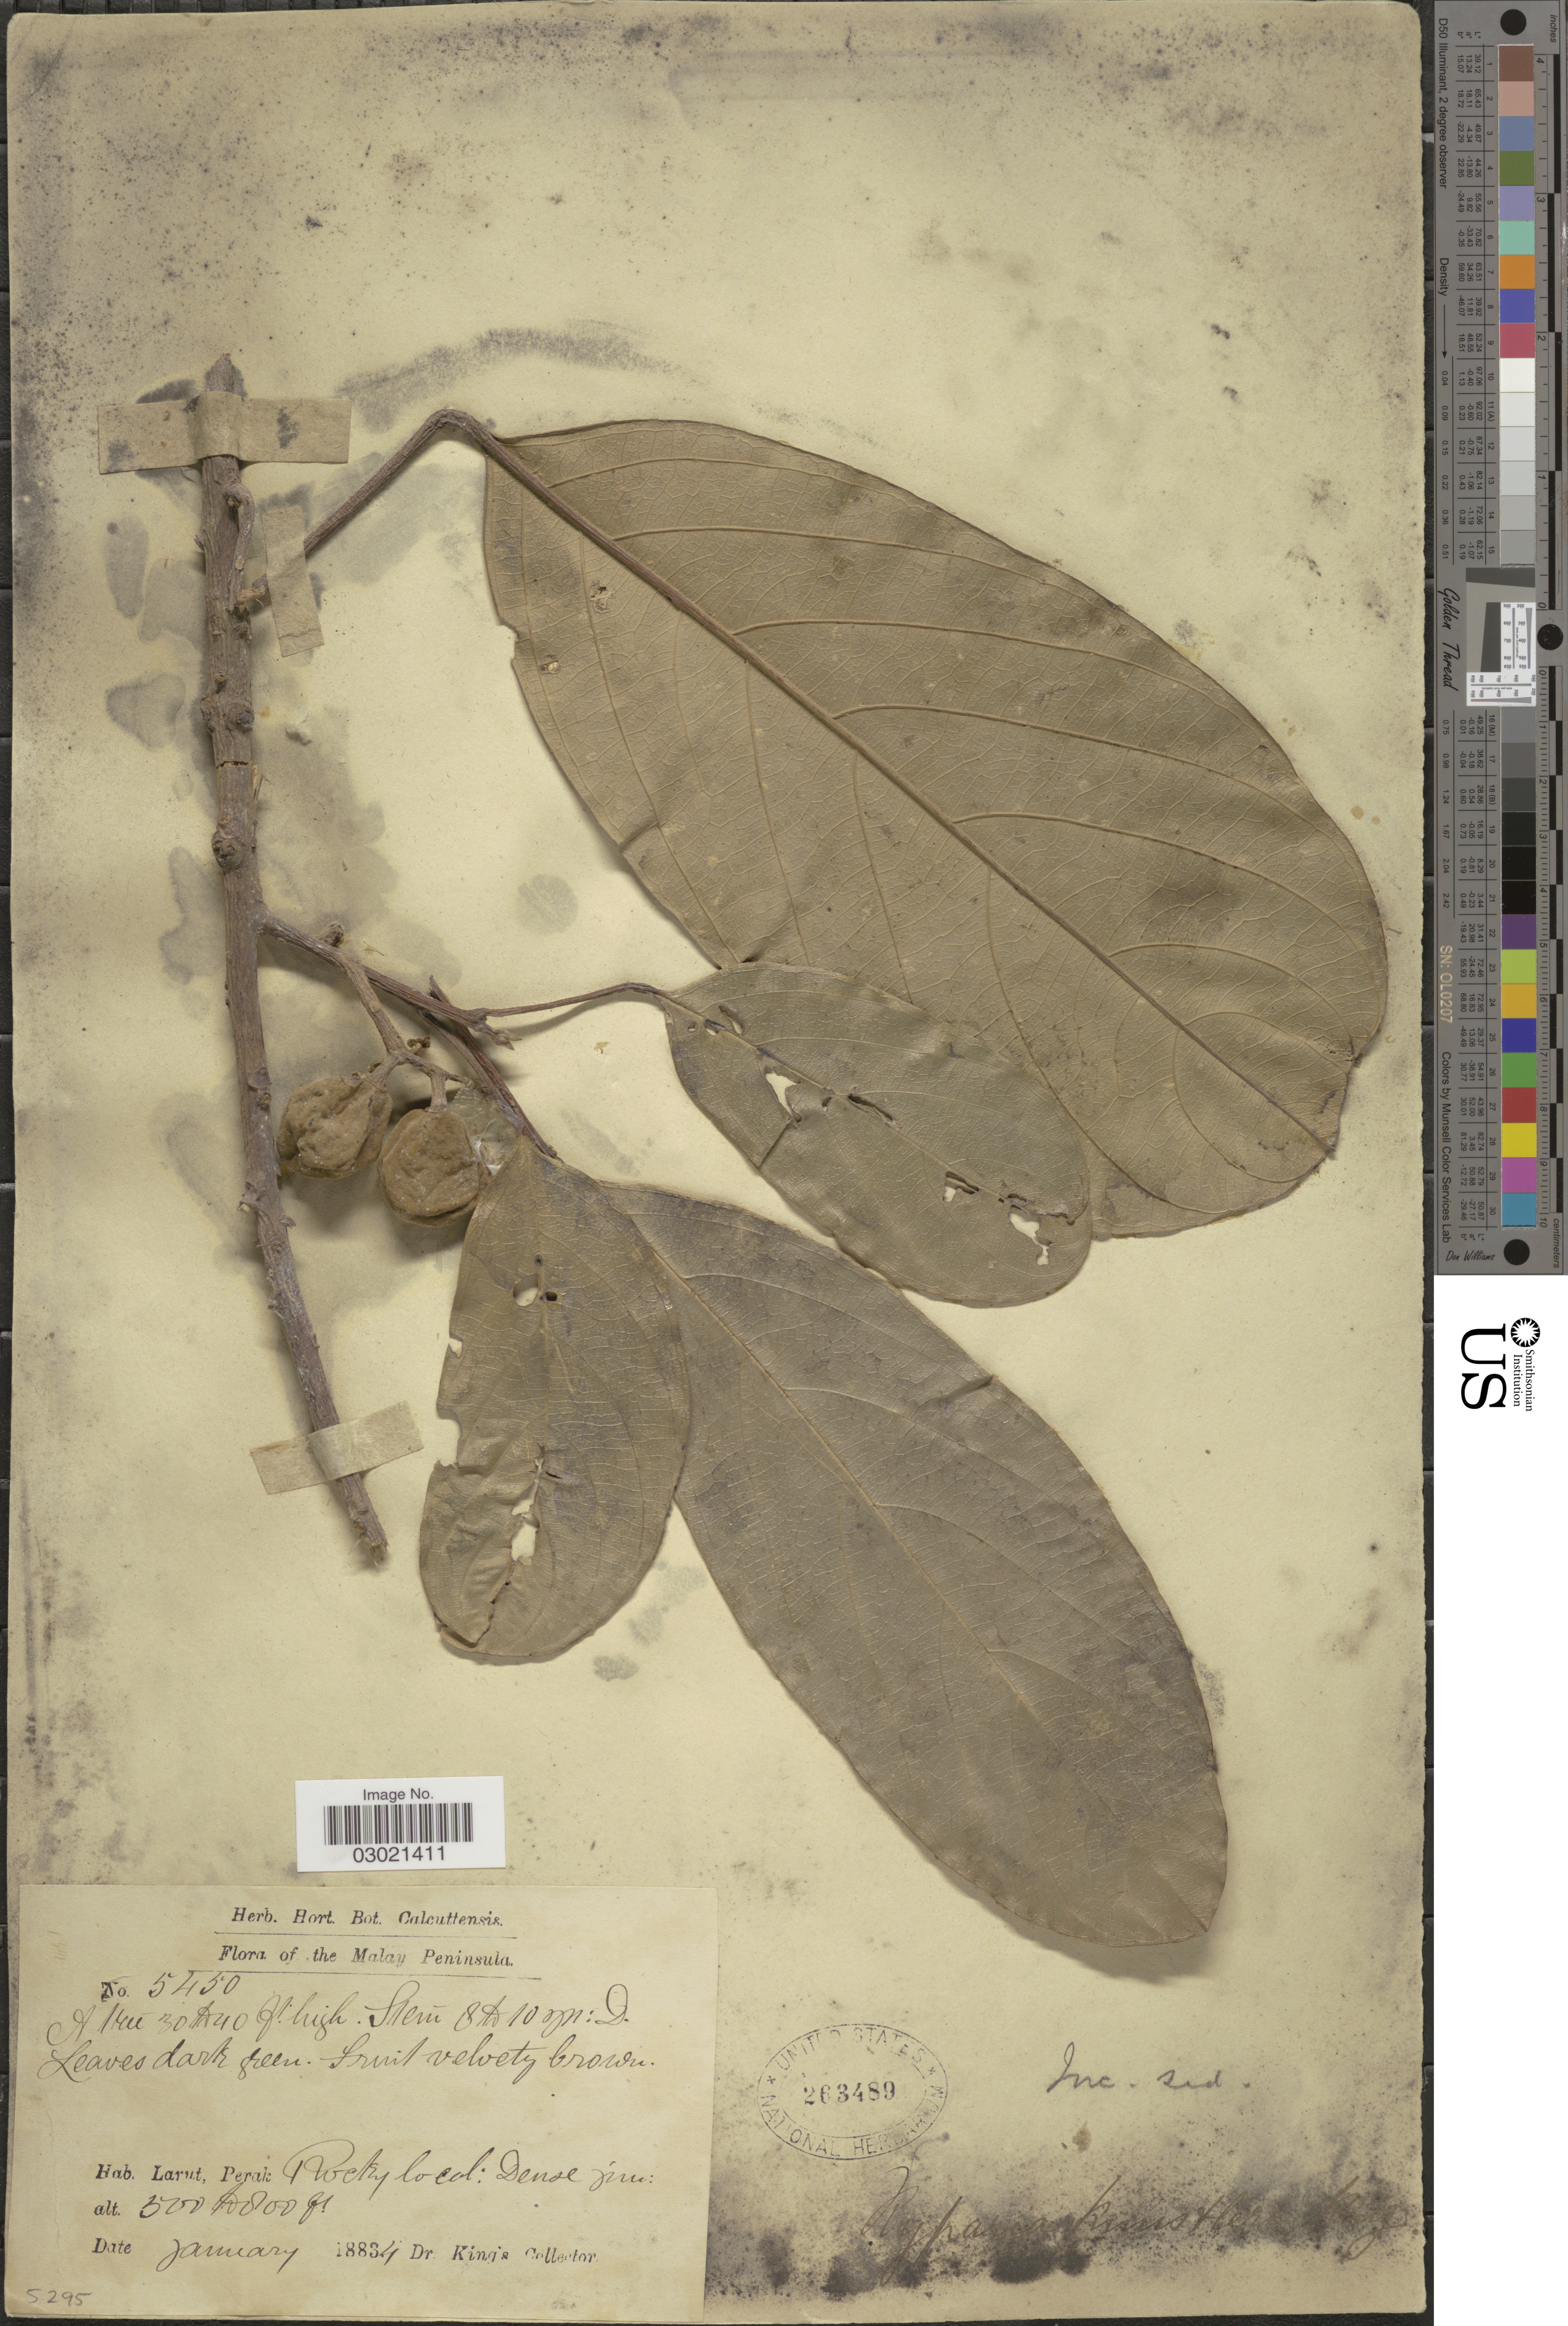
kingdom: Plantae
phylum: Tracheophyta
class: Magnoliopsida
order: Malpighiales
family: Achariaceae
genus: Ryparosa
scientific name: Ryparosa kunstleri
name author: R.M. King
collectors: Dr. King's collector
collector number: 5450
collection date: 1884-01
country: Malaysia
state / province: Perak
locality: Malay Archipelago. Larut.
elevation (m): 152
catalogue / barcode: US 263489